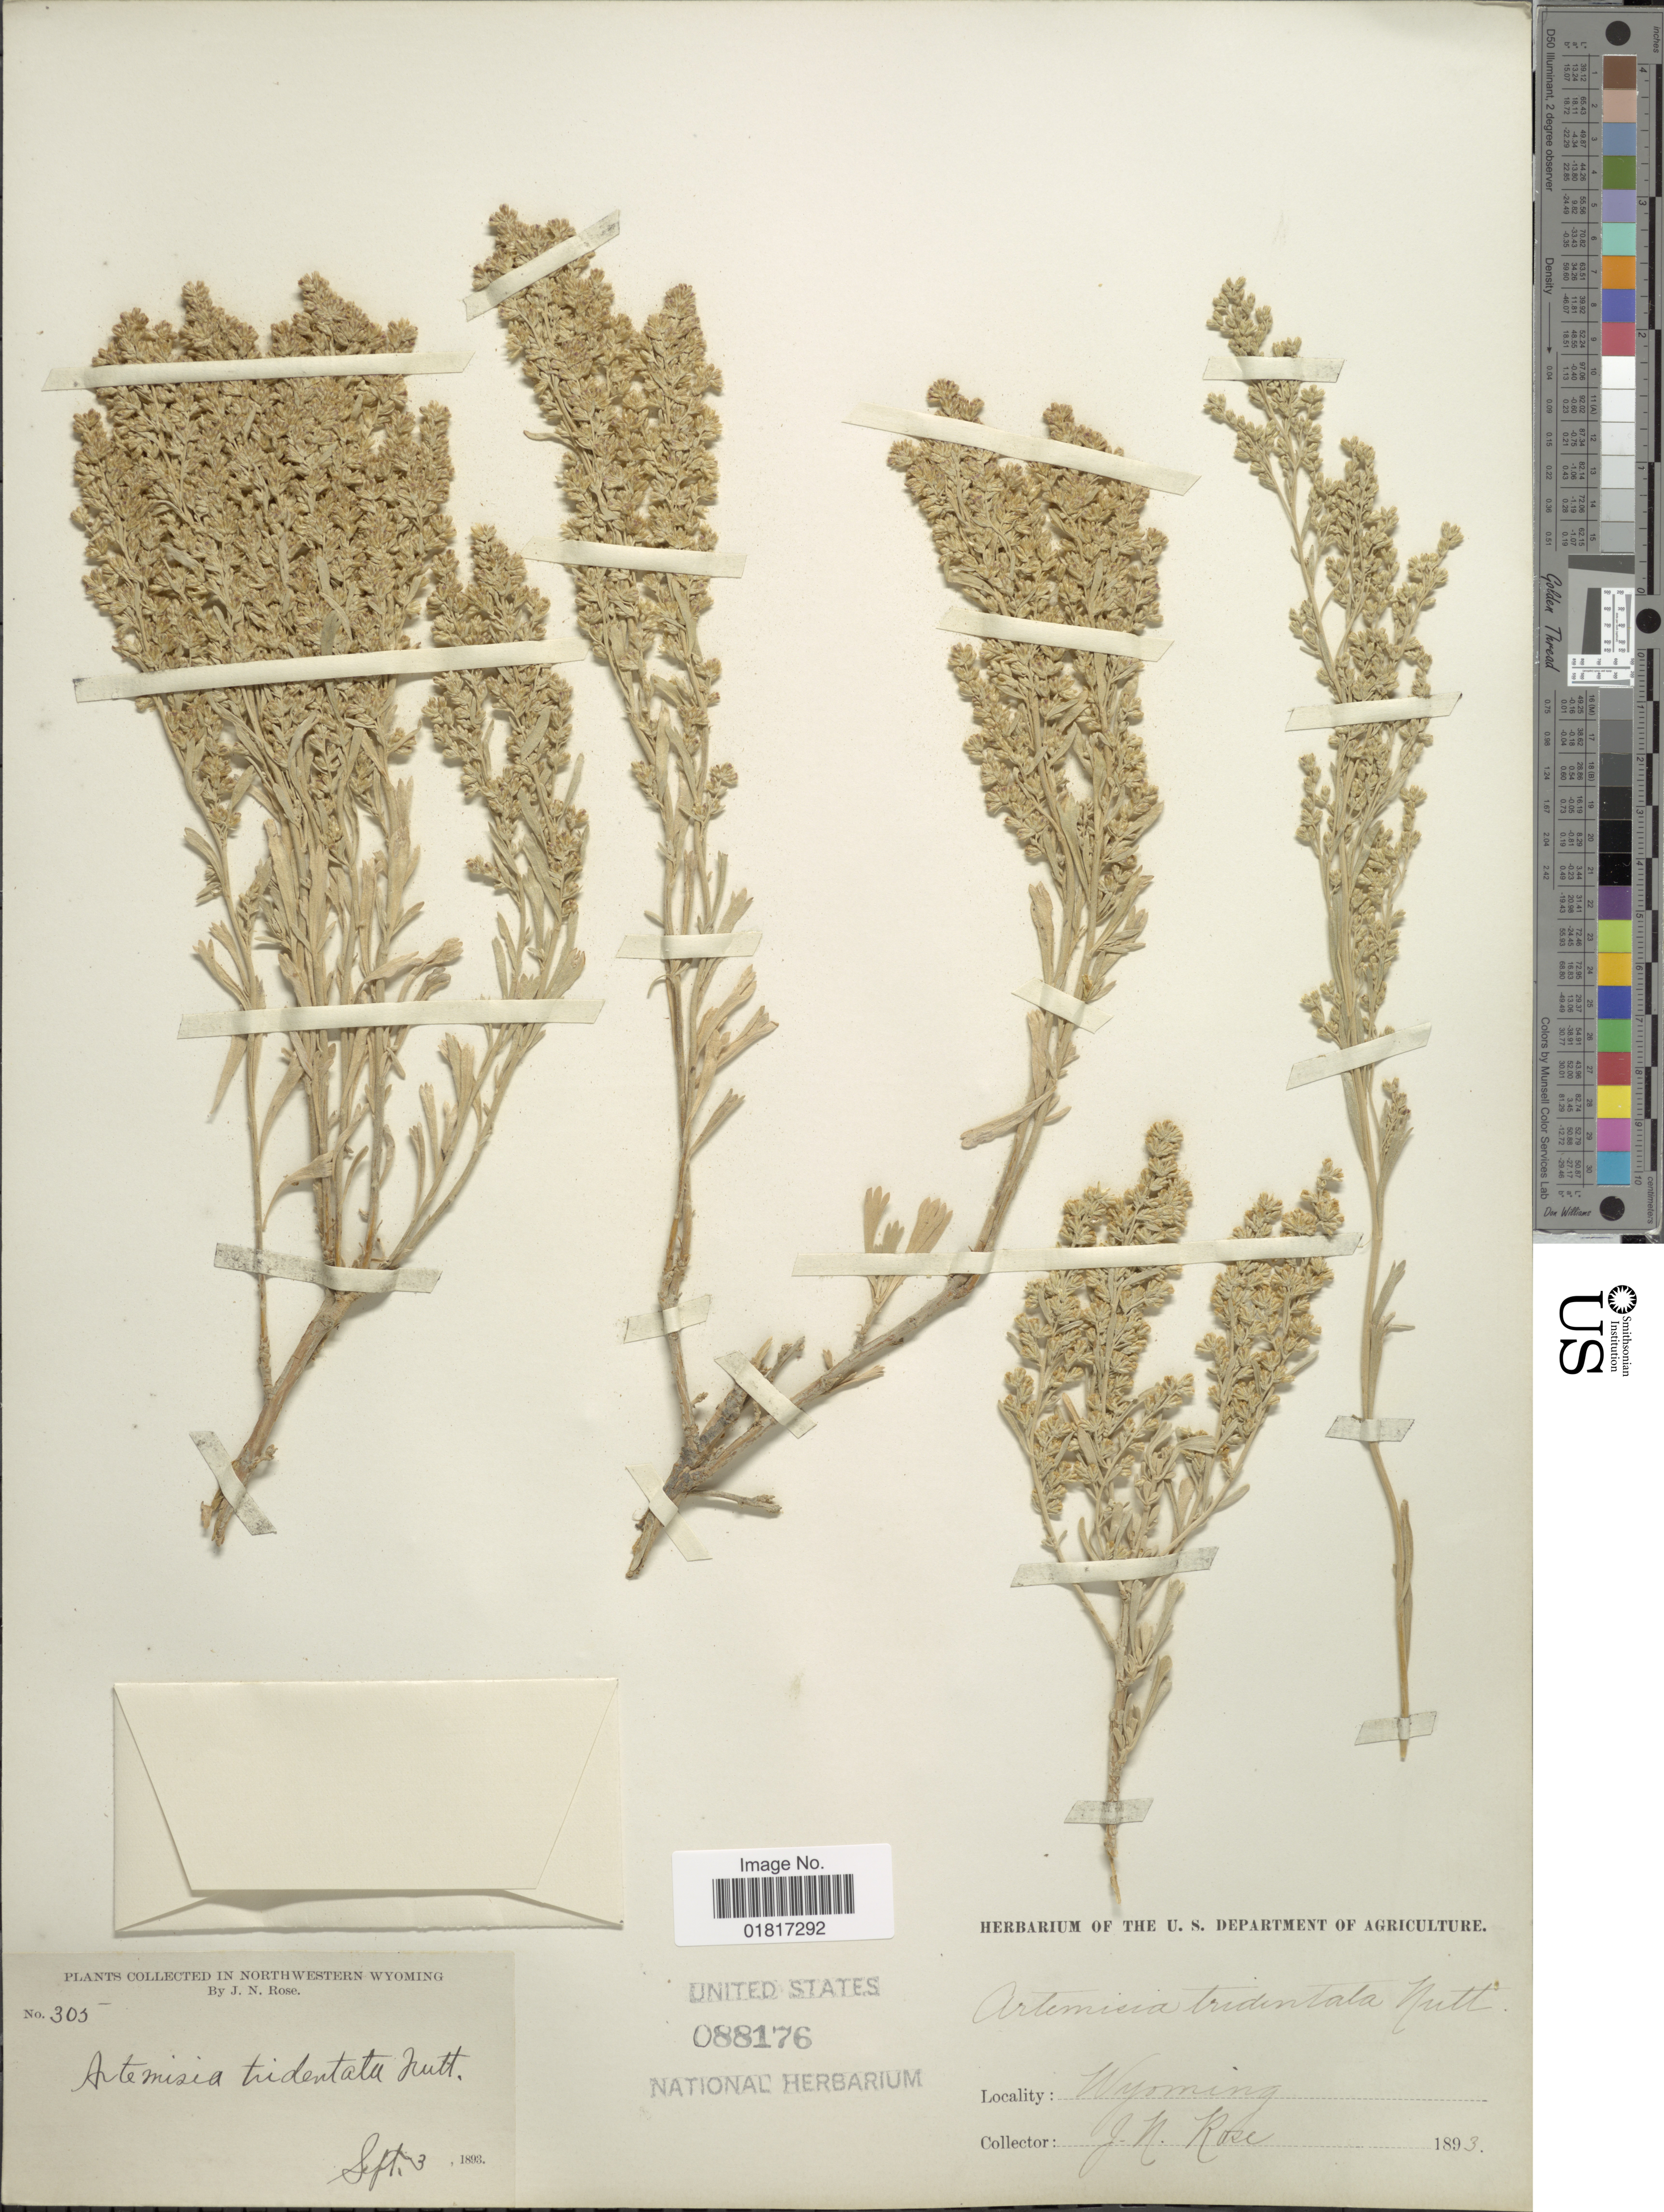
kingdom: Plantae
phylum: Tracheophyta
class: Magnoliopsida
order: Asterales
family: Asteraceae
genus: Artemisia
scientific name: Artemisia tridentata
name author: Nutt.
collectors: J. N. Rose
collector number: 305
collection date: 1893-09-03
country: United States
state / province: Wyoming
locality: Northwestern Wyoming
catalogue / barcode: US 88176